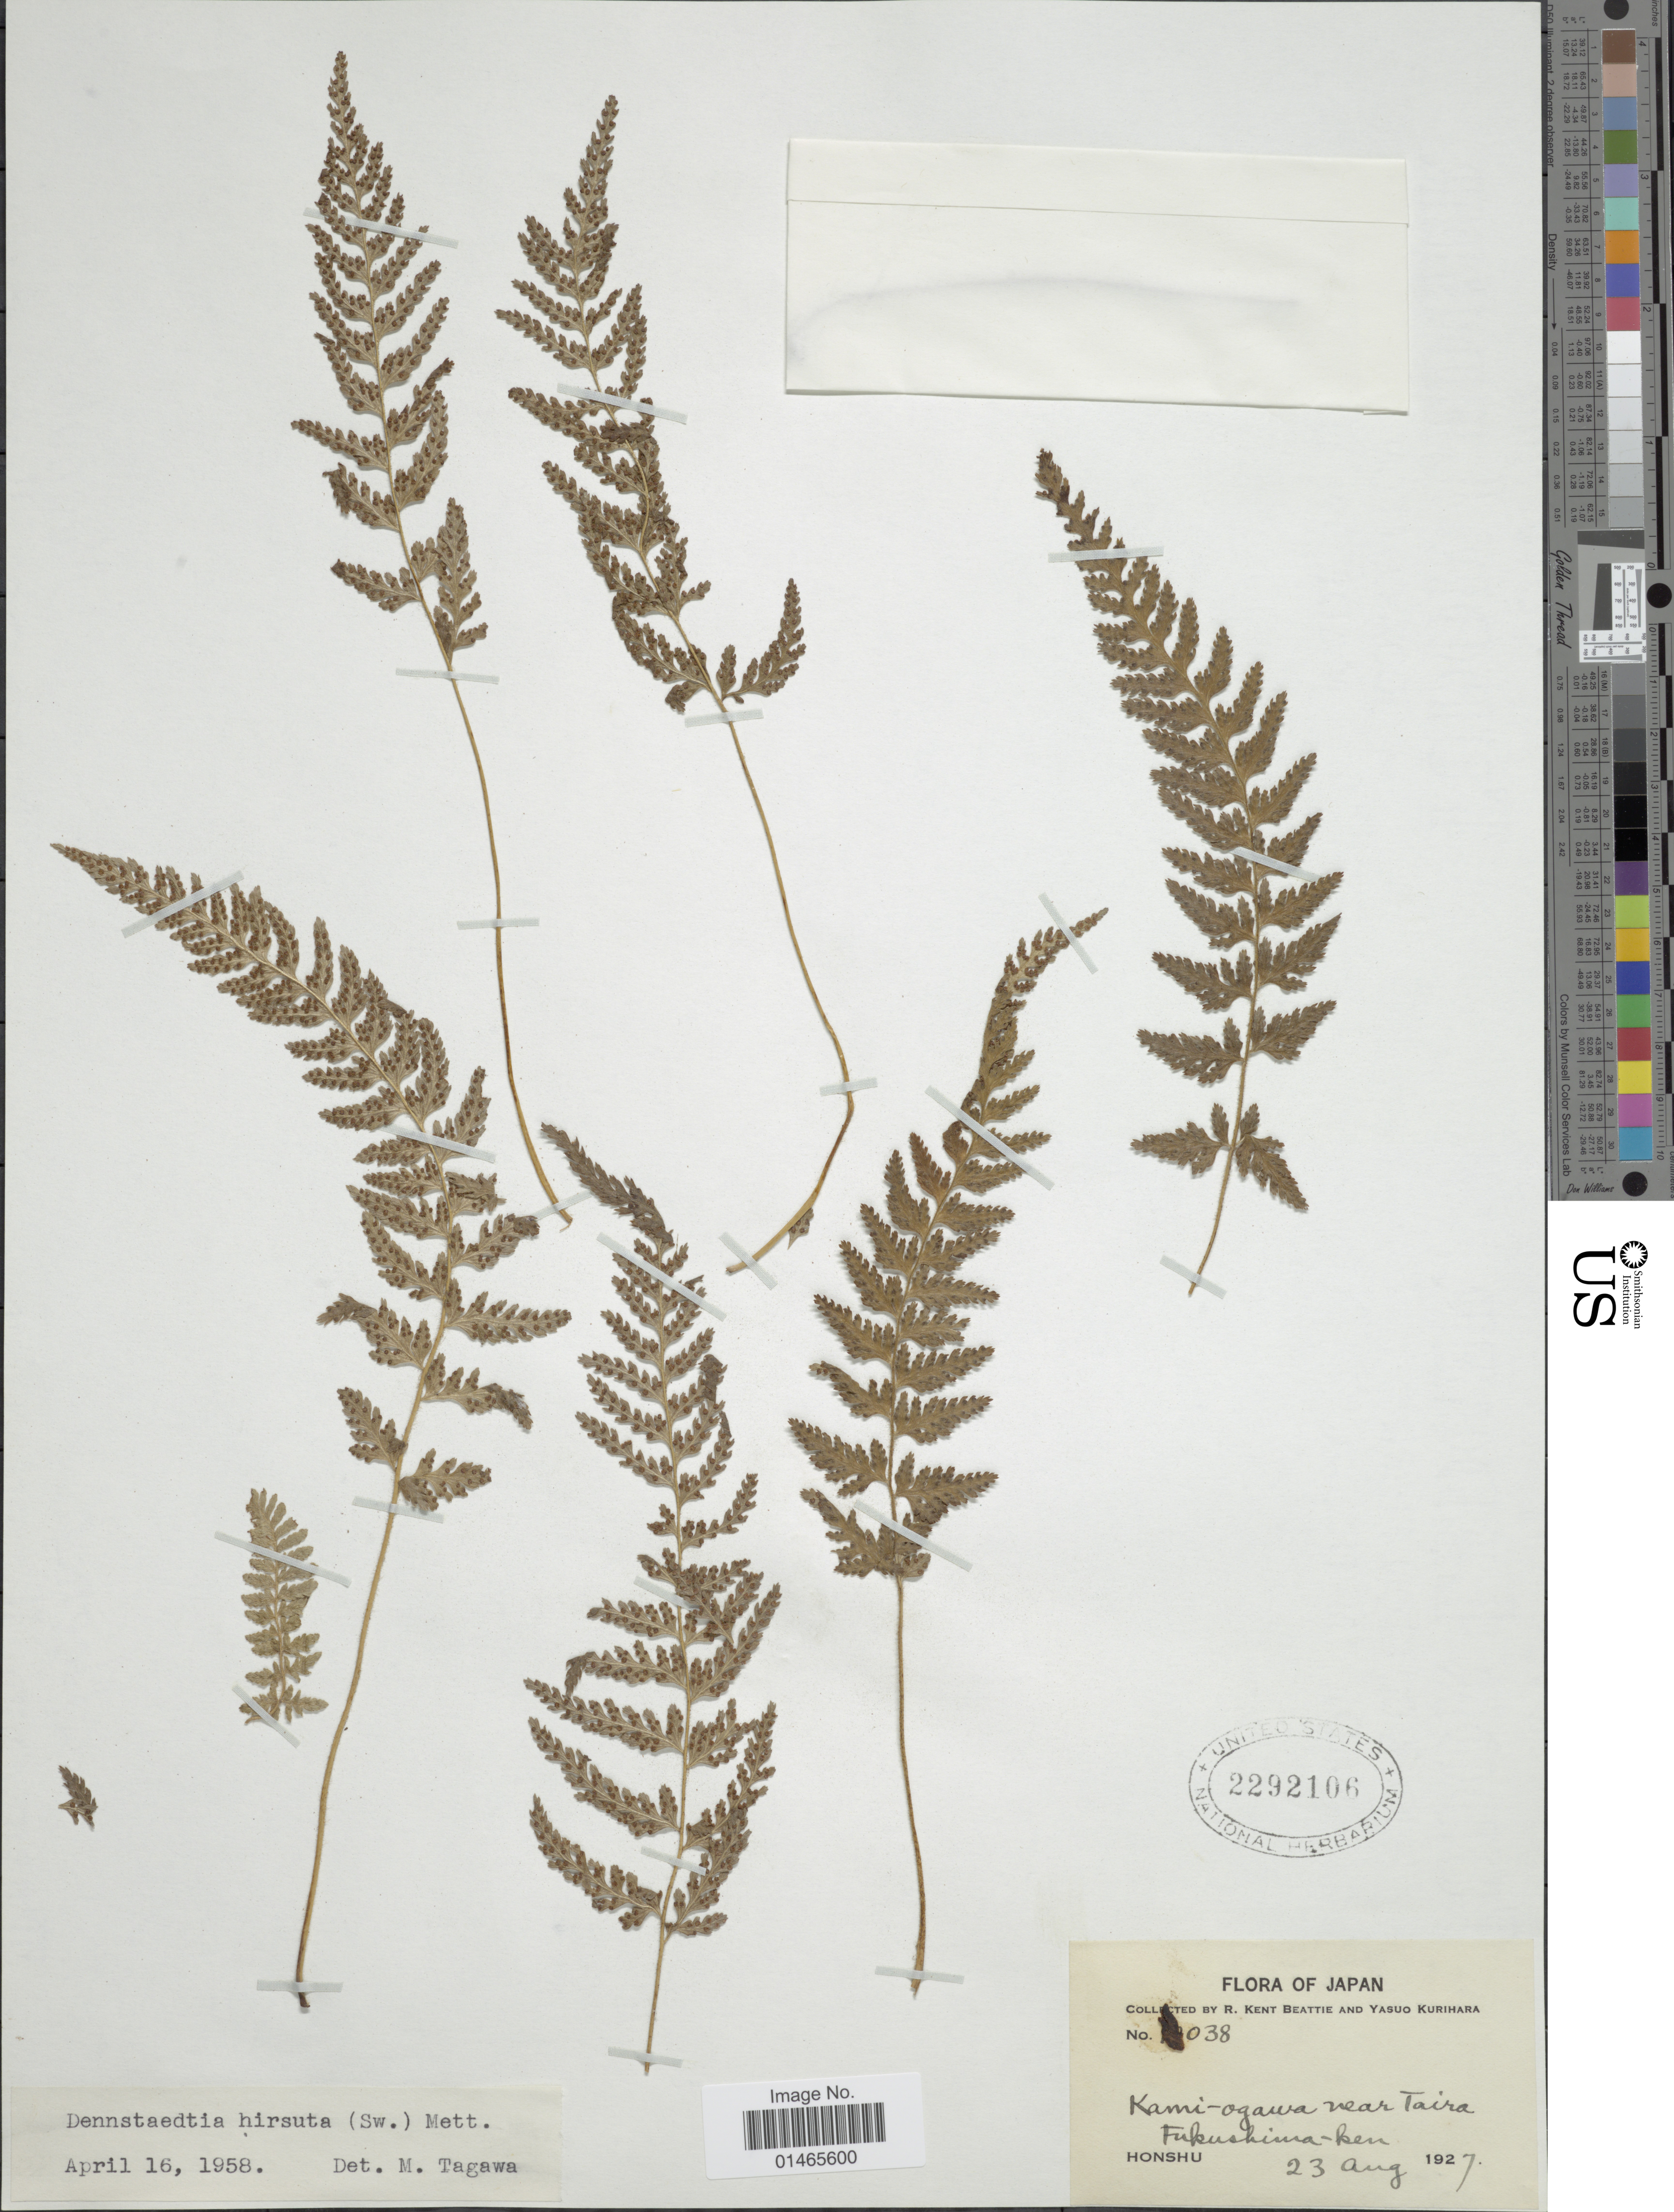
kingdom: Plantae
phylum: Tracheophyta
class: Polypodiopsida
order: Polypodiales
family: Dennstaedtiaceae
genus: Microlepia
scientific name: Microlepia pilosella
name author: (Hook.) T. Moore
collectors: R. K. Beattie & Y. Kurihara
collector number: !038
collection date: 1927-08-23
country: Japan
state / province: Hukusima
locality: Kami-ogowa near Taira, Fukushima-ken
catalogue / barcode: US 2292106